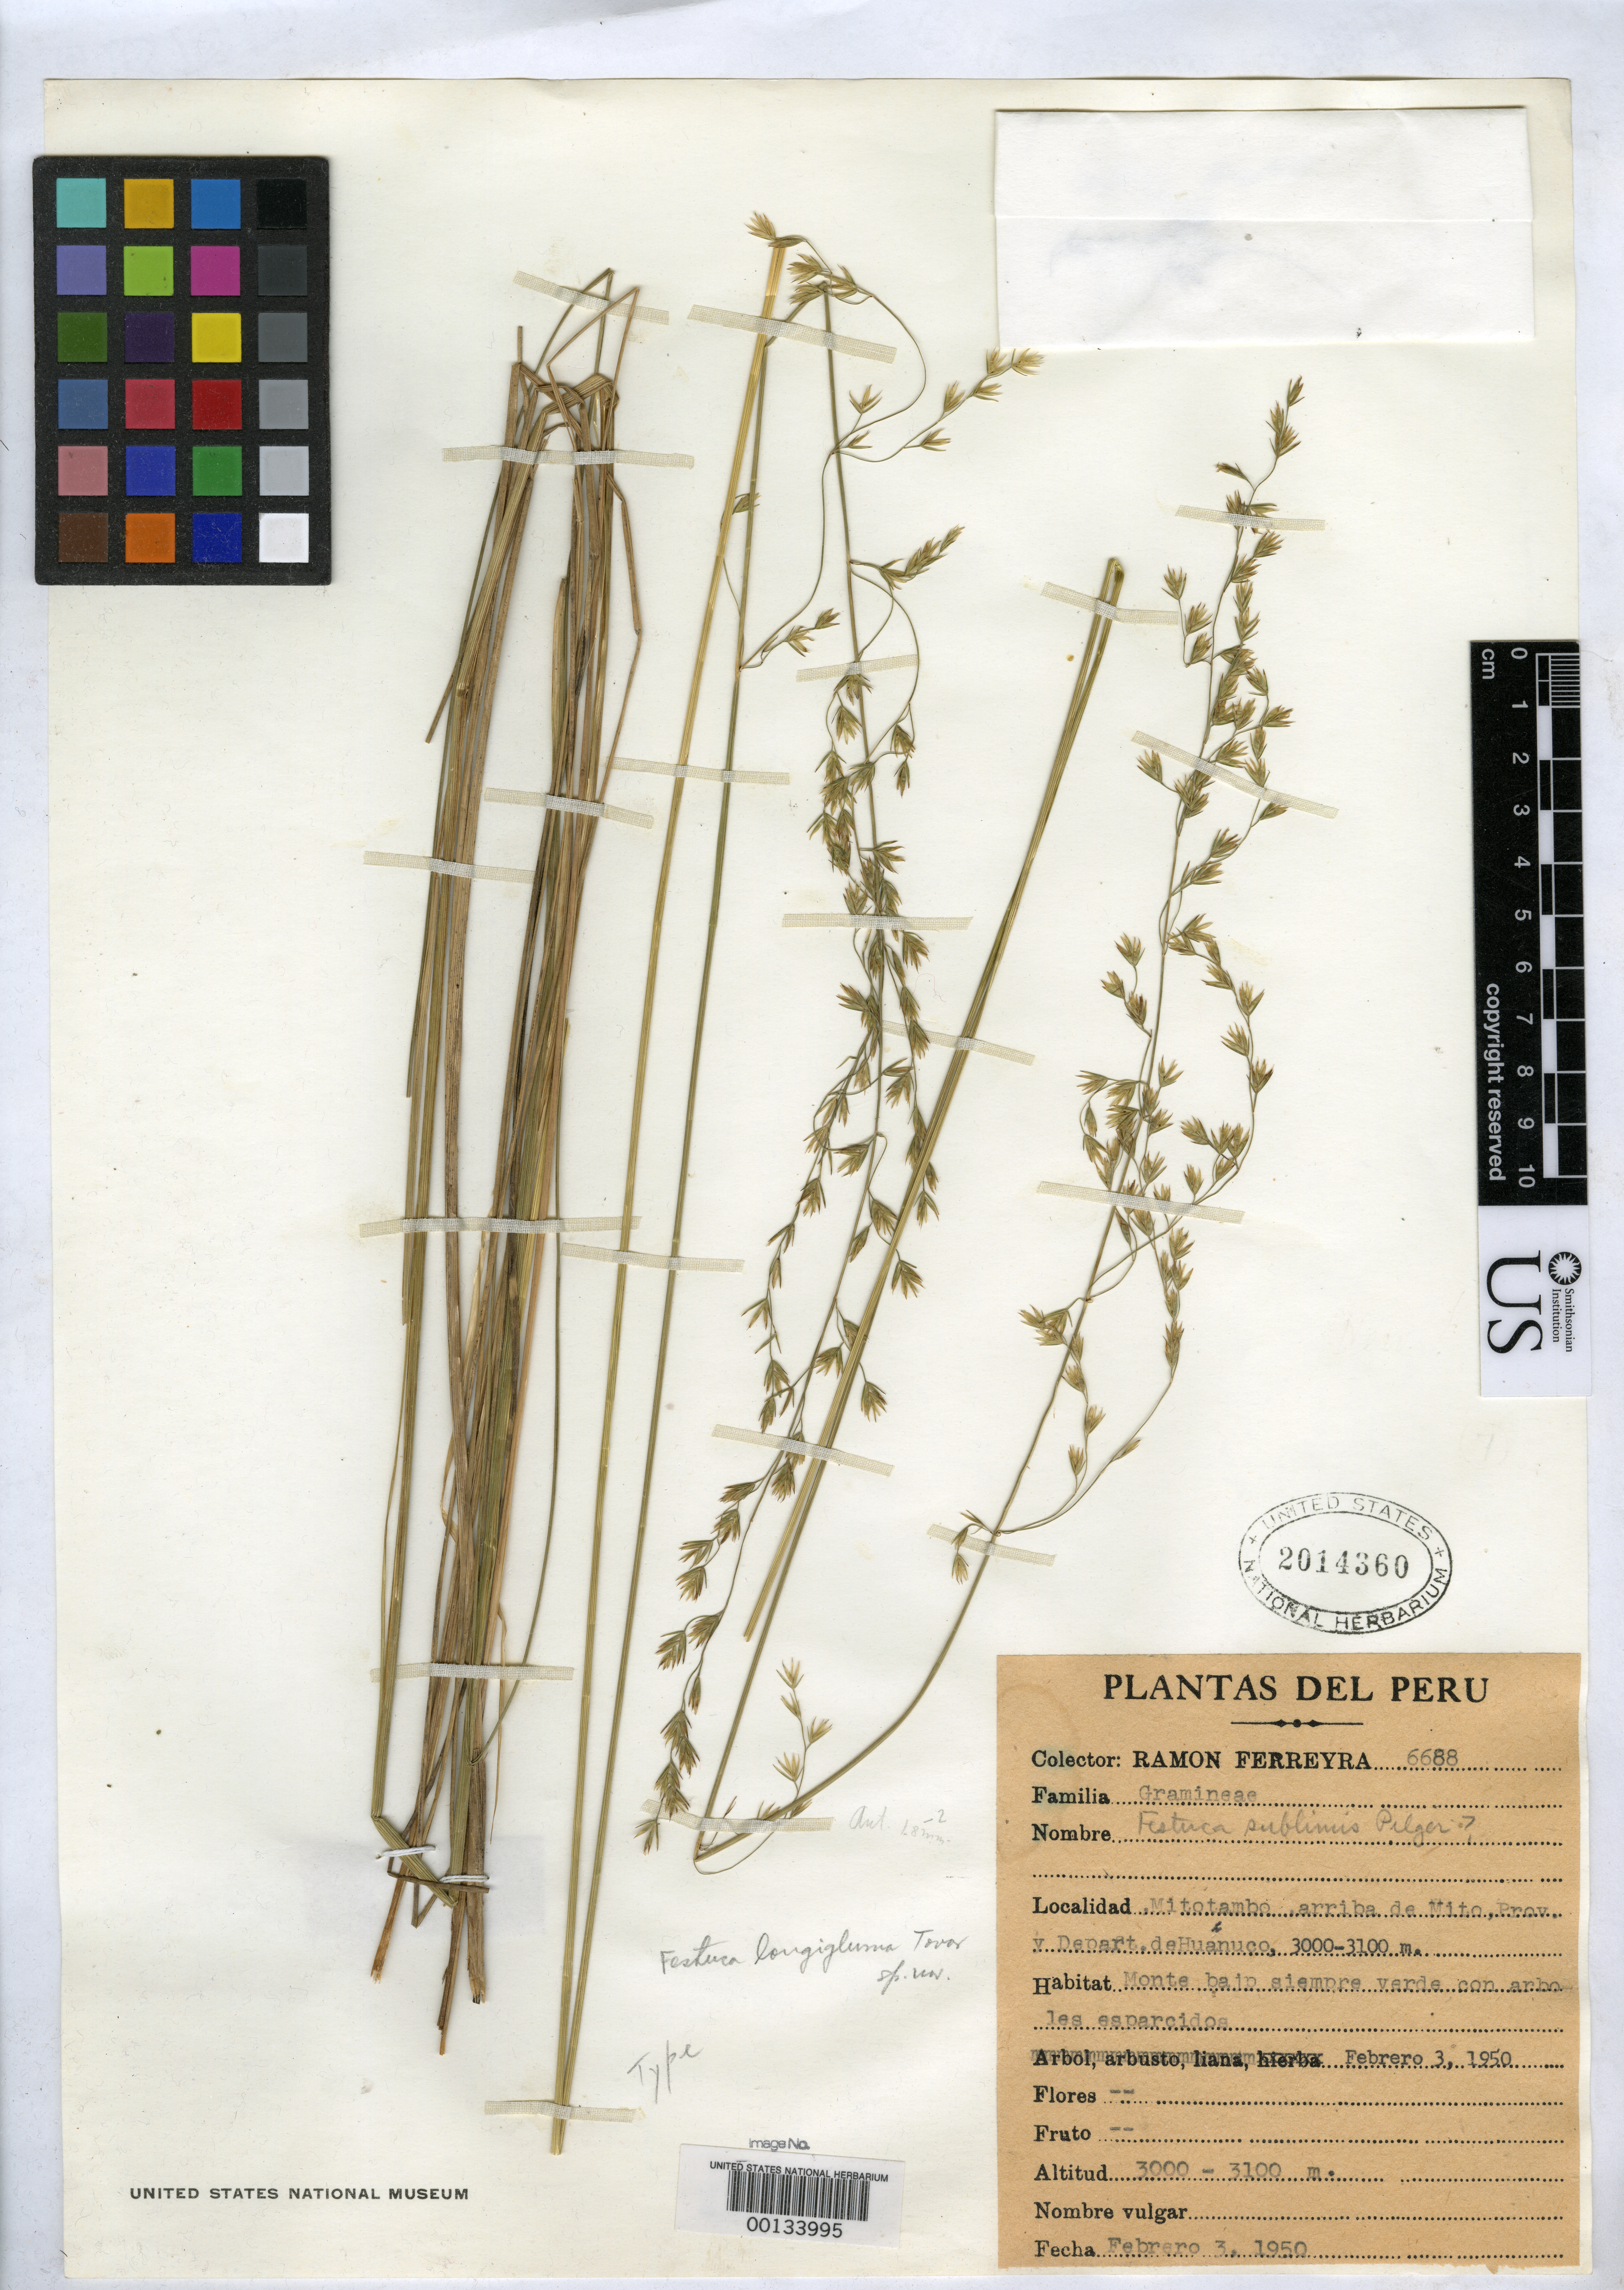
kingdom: Plantae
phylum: Tracheophyta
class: Liliopsida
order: Poales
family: Poaceae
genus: Festuca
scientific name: Festuca longigluma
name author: Tovar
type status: Isotype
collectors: R. A. Ferreyra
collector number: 6688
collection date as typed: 03 Feb 1950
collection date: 1950-02-03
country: Peru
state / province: Huánuco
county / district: Huánuco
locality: Mitotambo, above Mito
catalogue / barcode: US 2014360